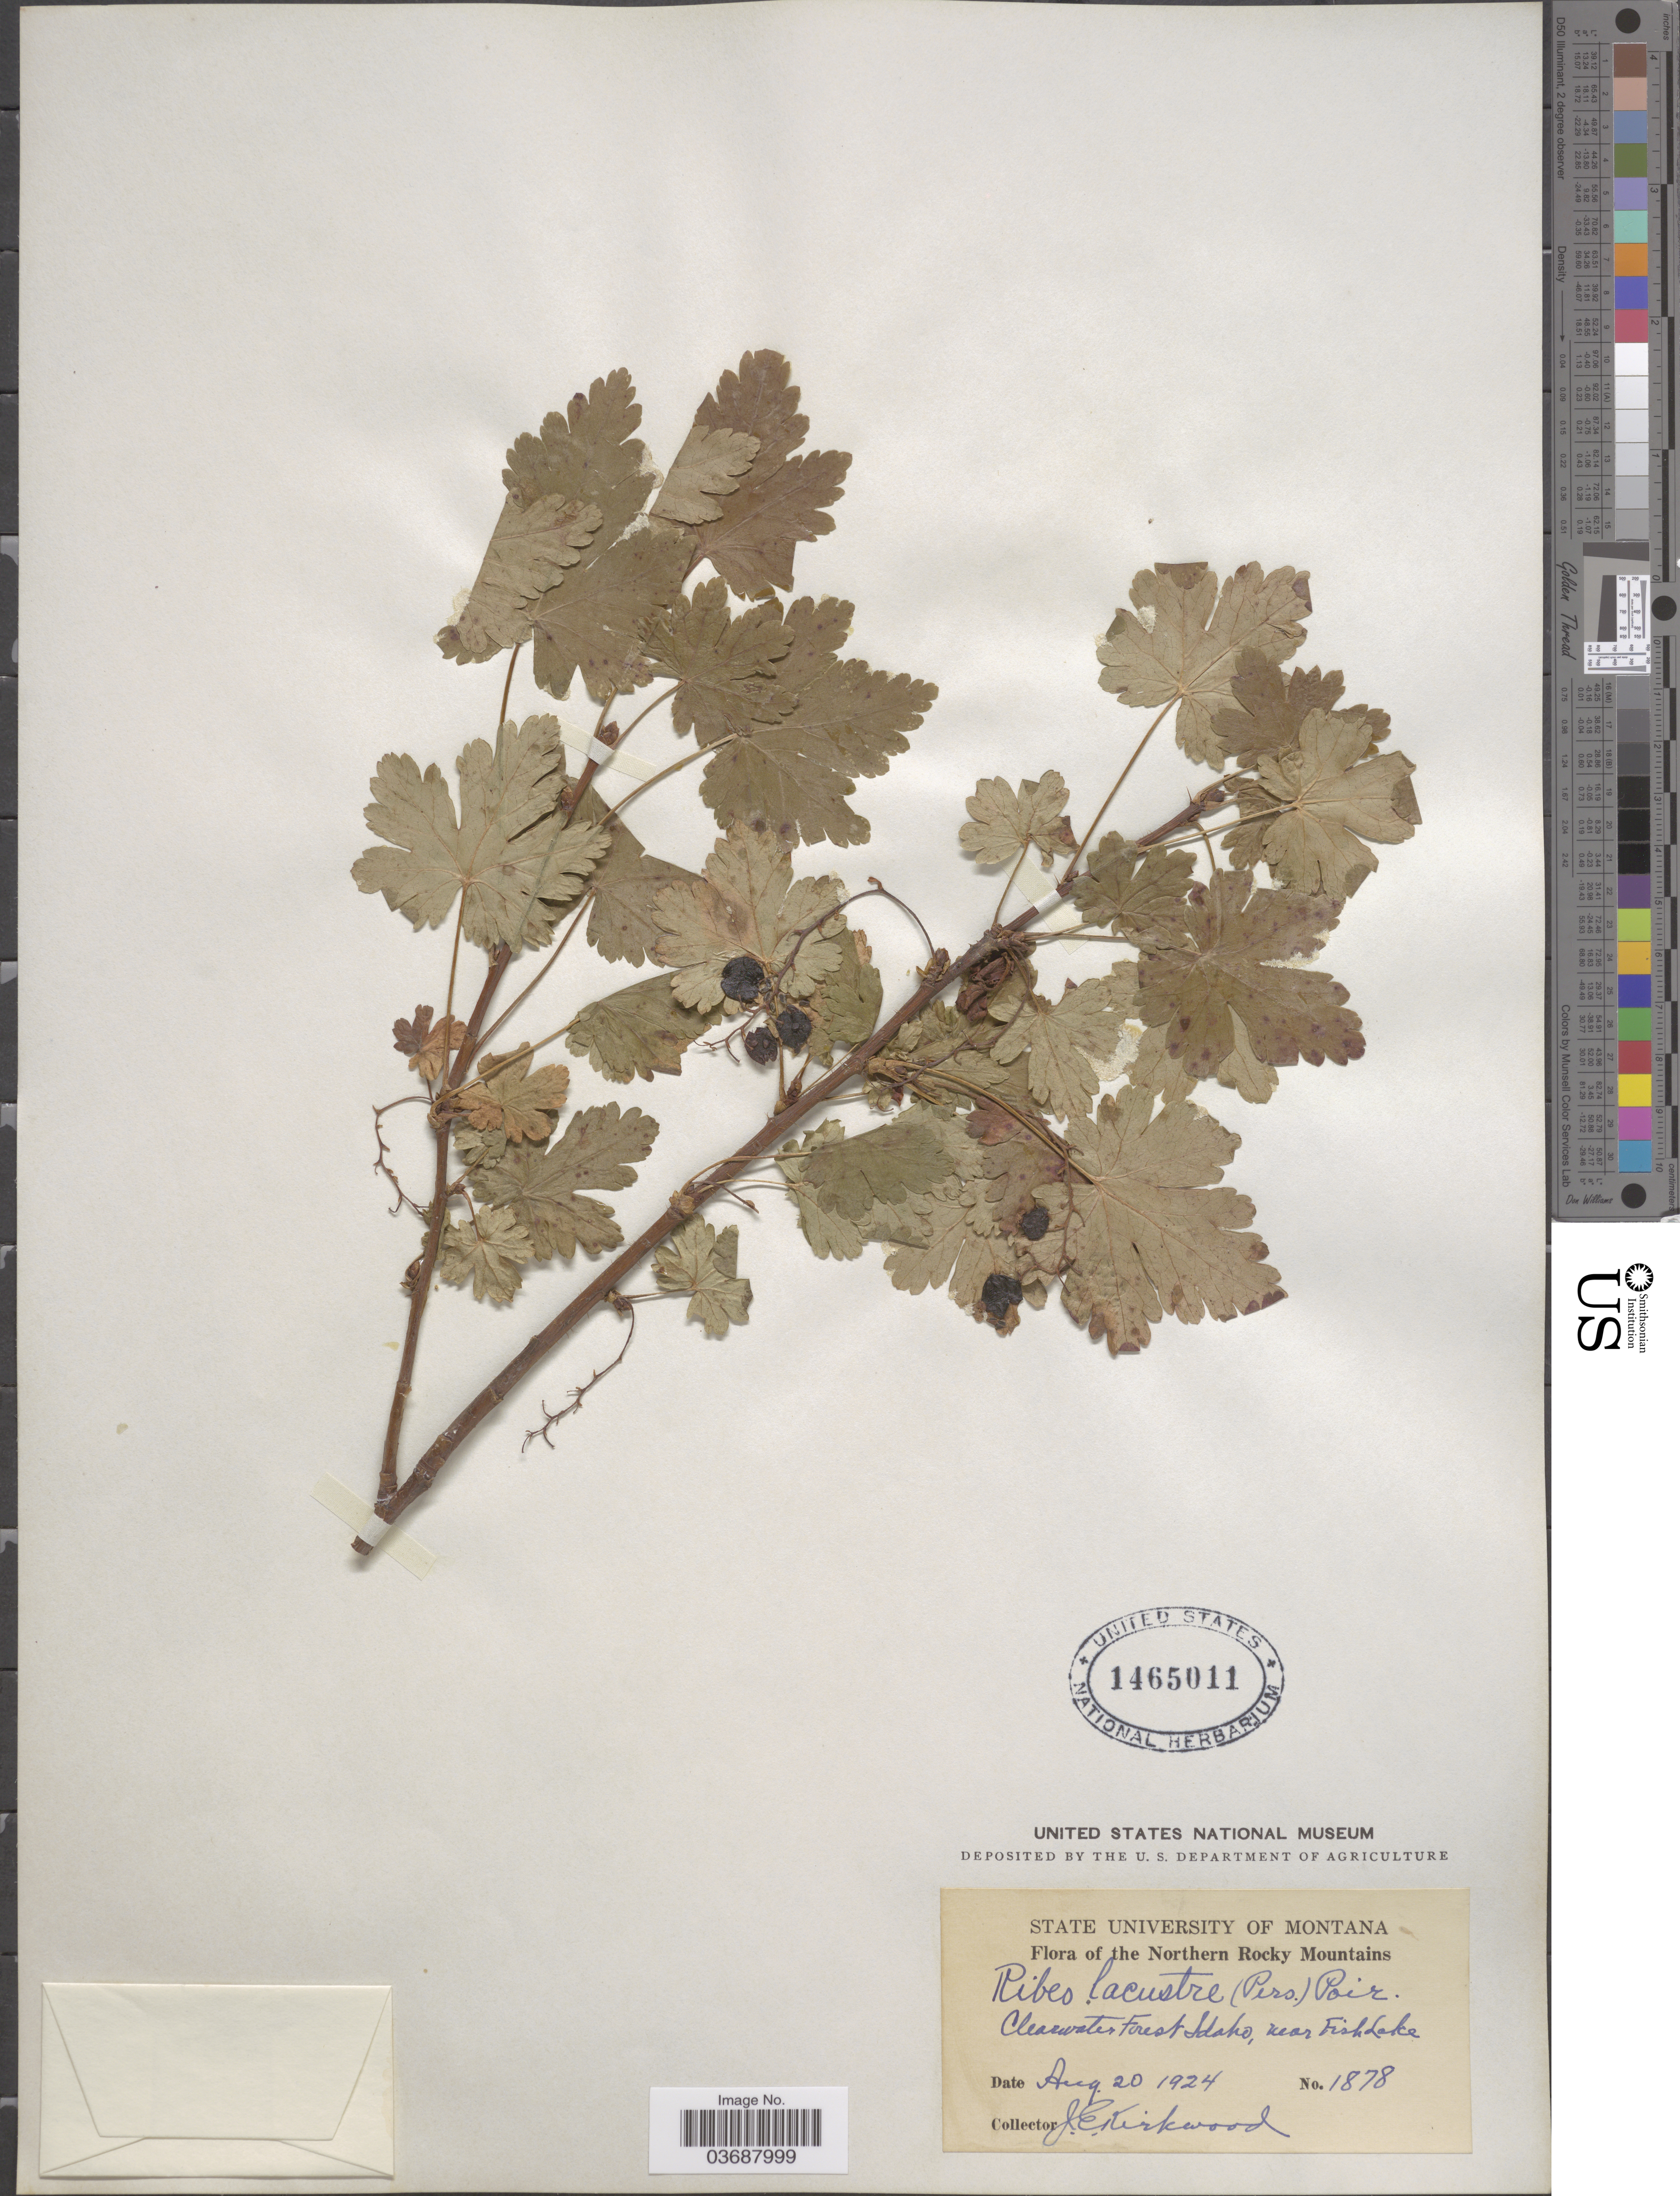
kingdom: Plantae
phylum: Tracheophyta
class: Magnoliopsida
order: Saxifragales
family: Grossulariaceae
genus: Ribes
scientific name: Ribes lacustre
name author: (Pers.) Poir.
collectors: J. Kirkwood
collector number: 1878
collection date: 1924-08-20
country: United States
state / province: Idaho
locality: Northern Rocky Mountains. Cleanwater Forest Idaho, near Fish Lake.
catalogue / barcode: US 1465011